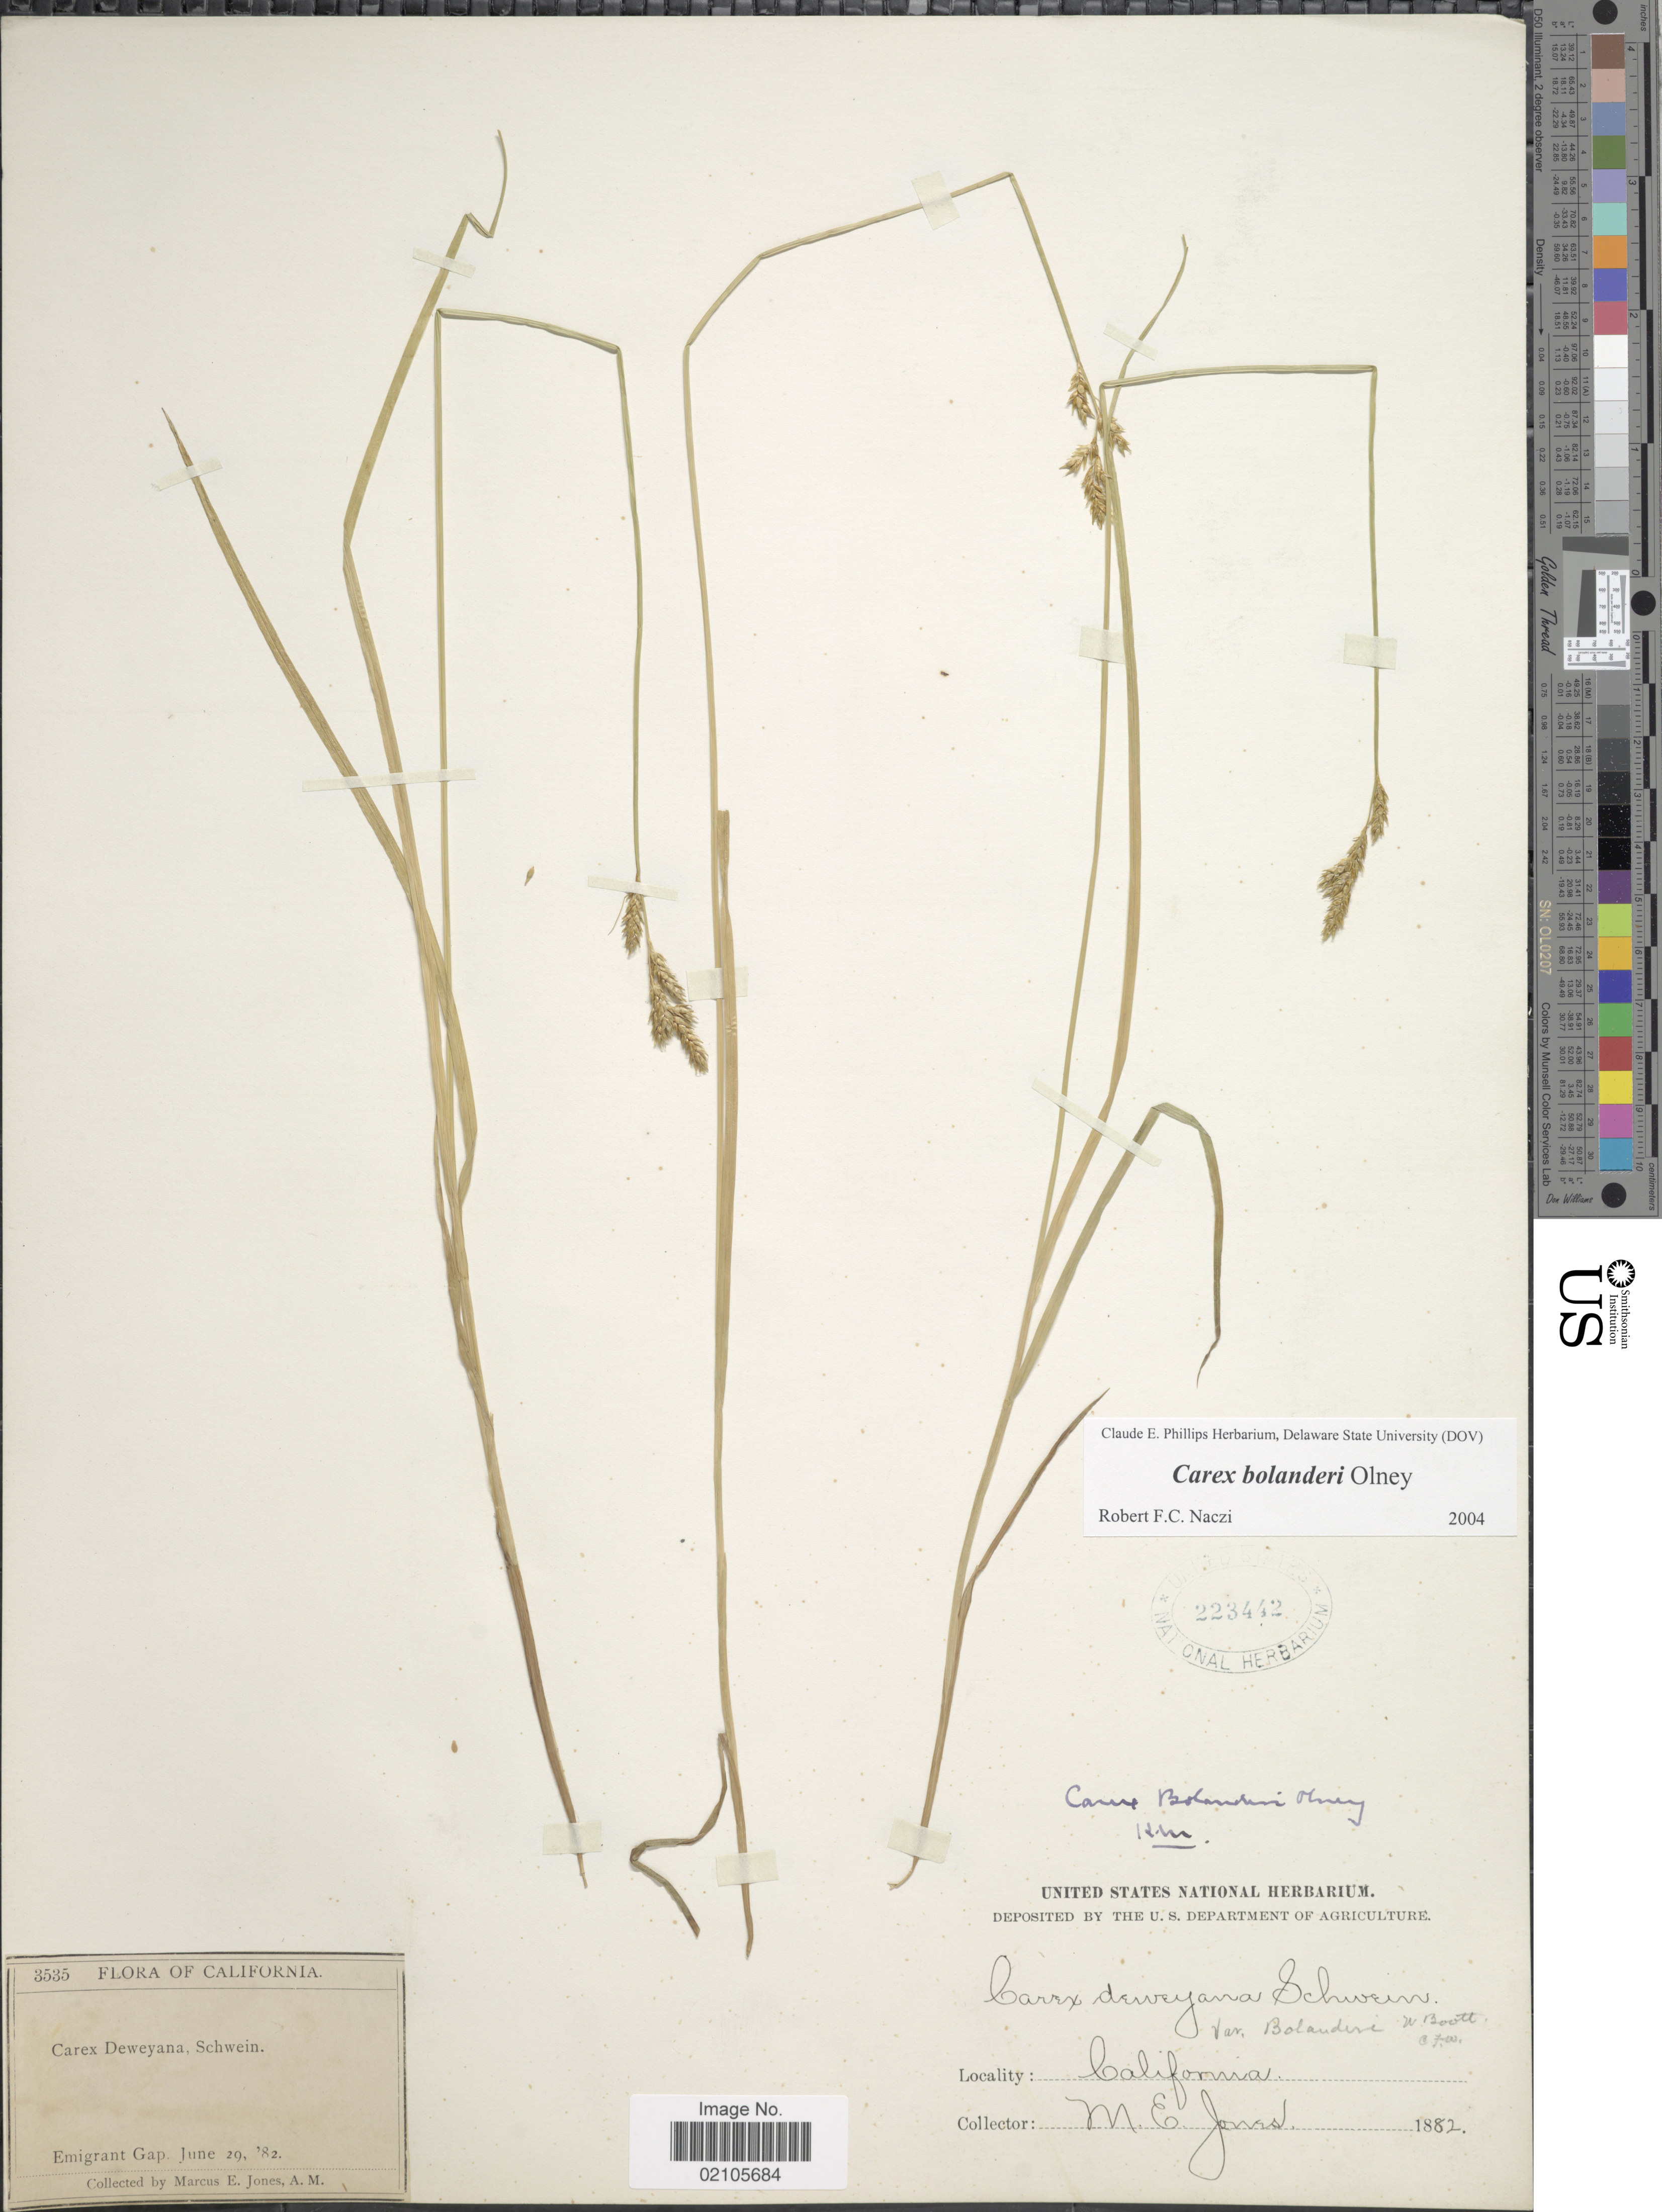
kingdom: Plantae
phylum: Tracheophyta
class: Liliopsida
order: Poales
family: Cyperaceae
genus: Carex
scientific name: Carex bolanderi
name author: Olney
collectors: M. E. Jones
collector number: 3535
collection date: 1882-06-29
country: United States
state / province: California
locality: Emigrant Gap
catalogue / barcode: US 223442